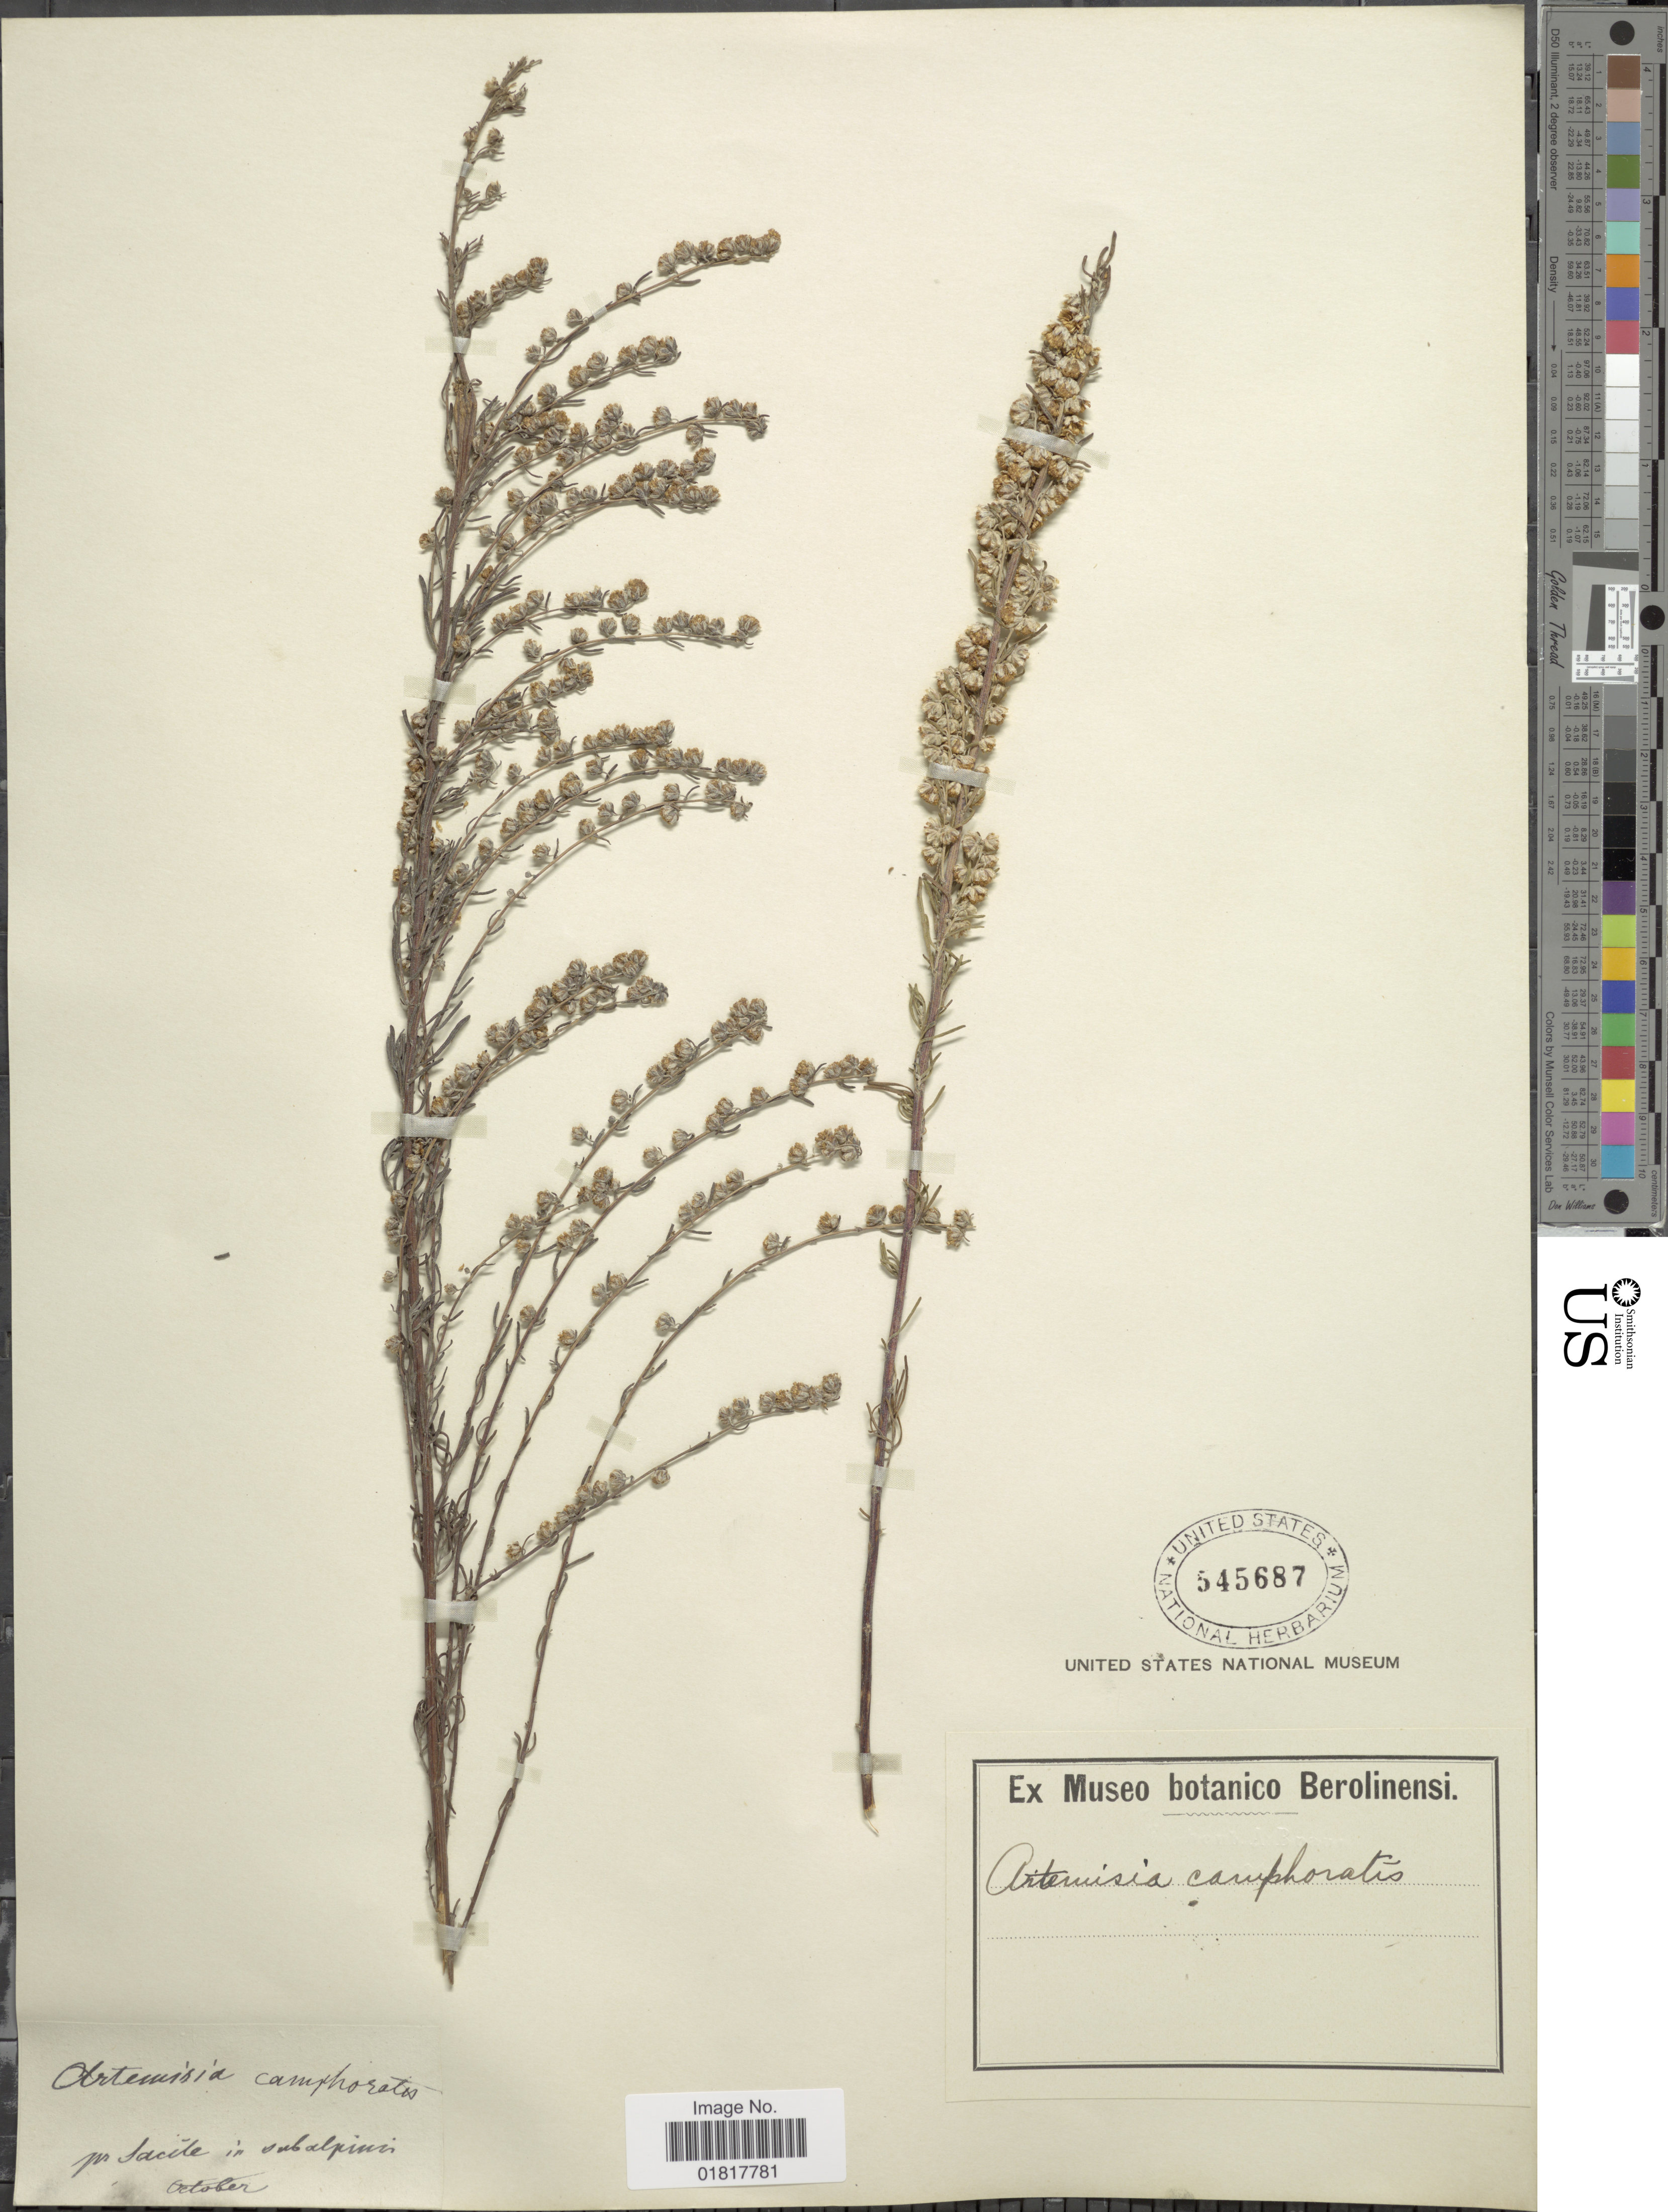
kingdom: Plantae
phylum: Tracheophyta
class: Magnoliopsida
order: Asterales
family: Asteraceae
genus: Artemisia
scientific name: Artemisia camphorata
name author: Vill.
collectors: ex Mus. Bot. Berolinensi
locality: Pr. Sacile in sublapini [interpreted]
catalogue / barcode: US 545687